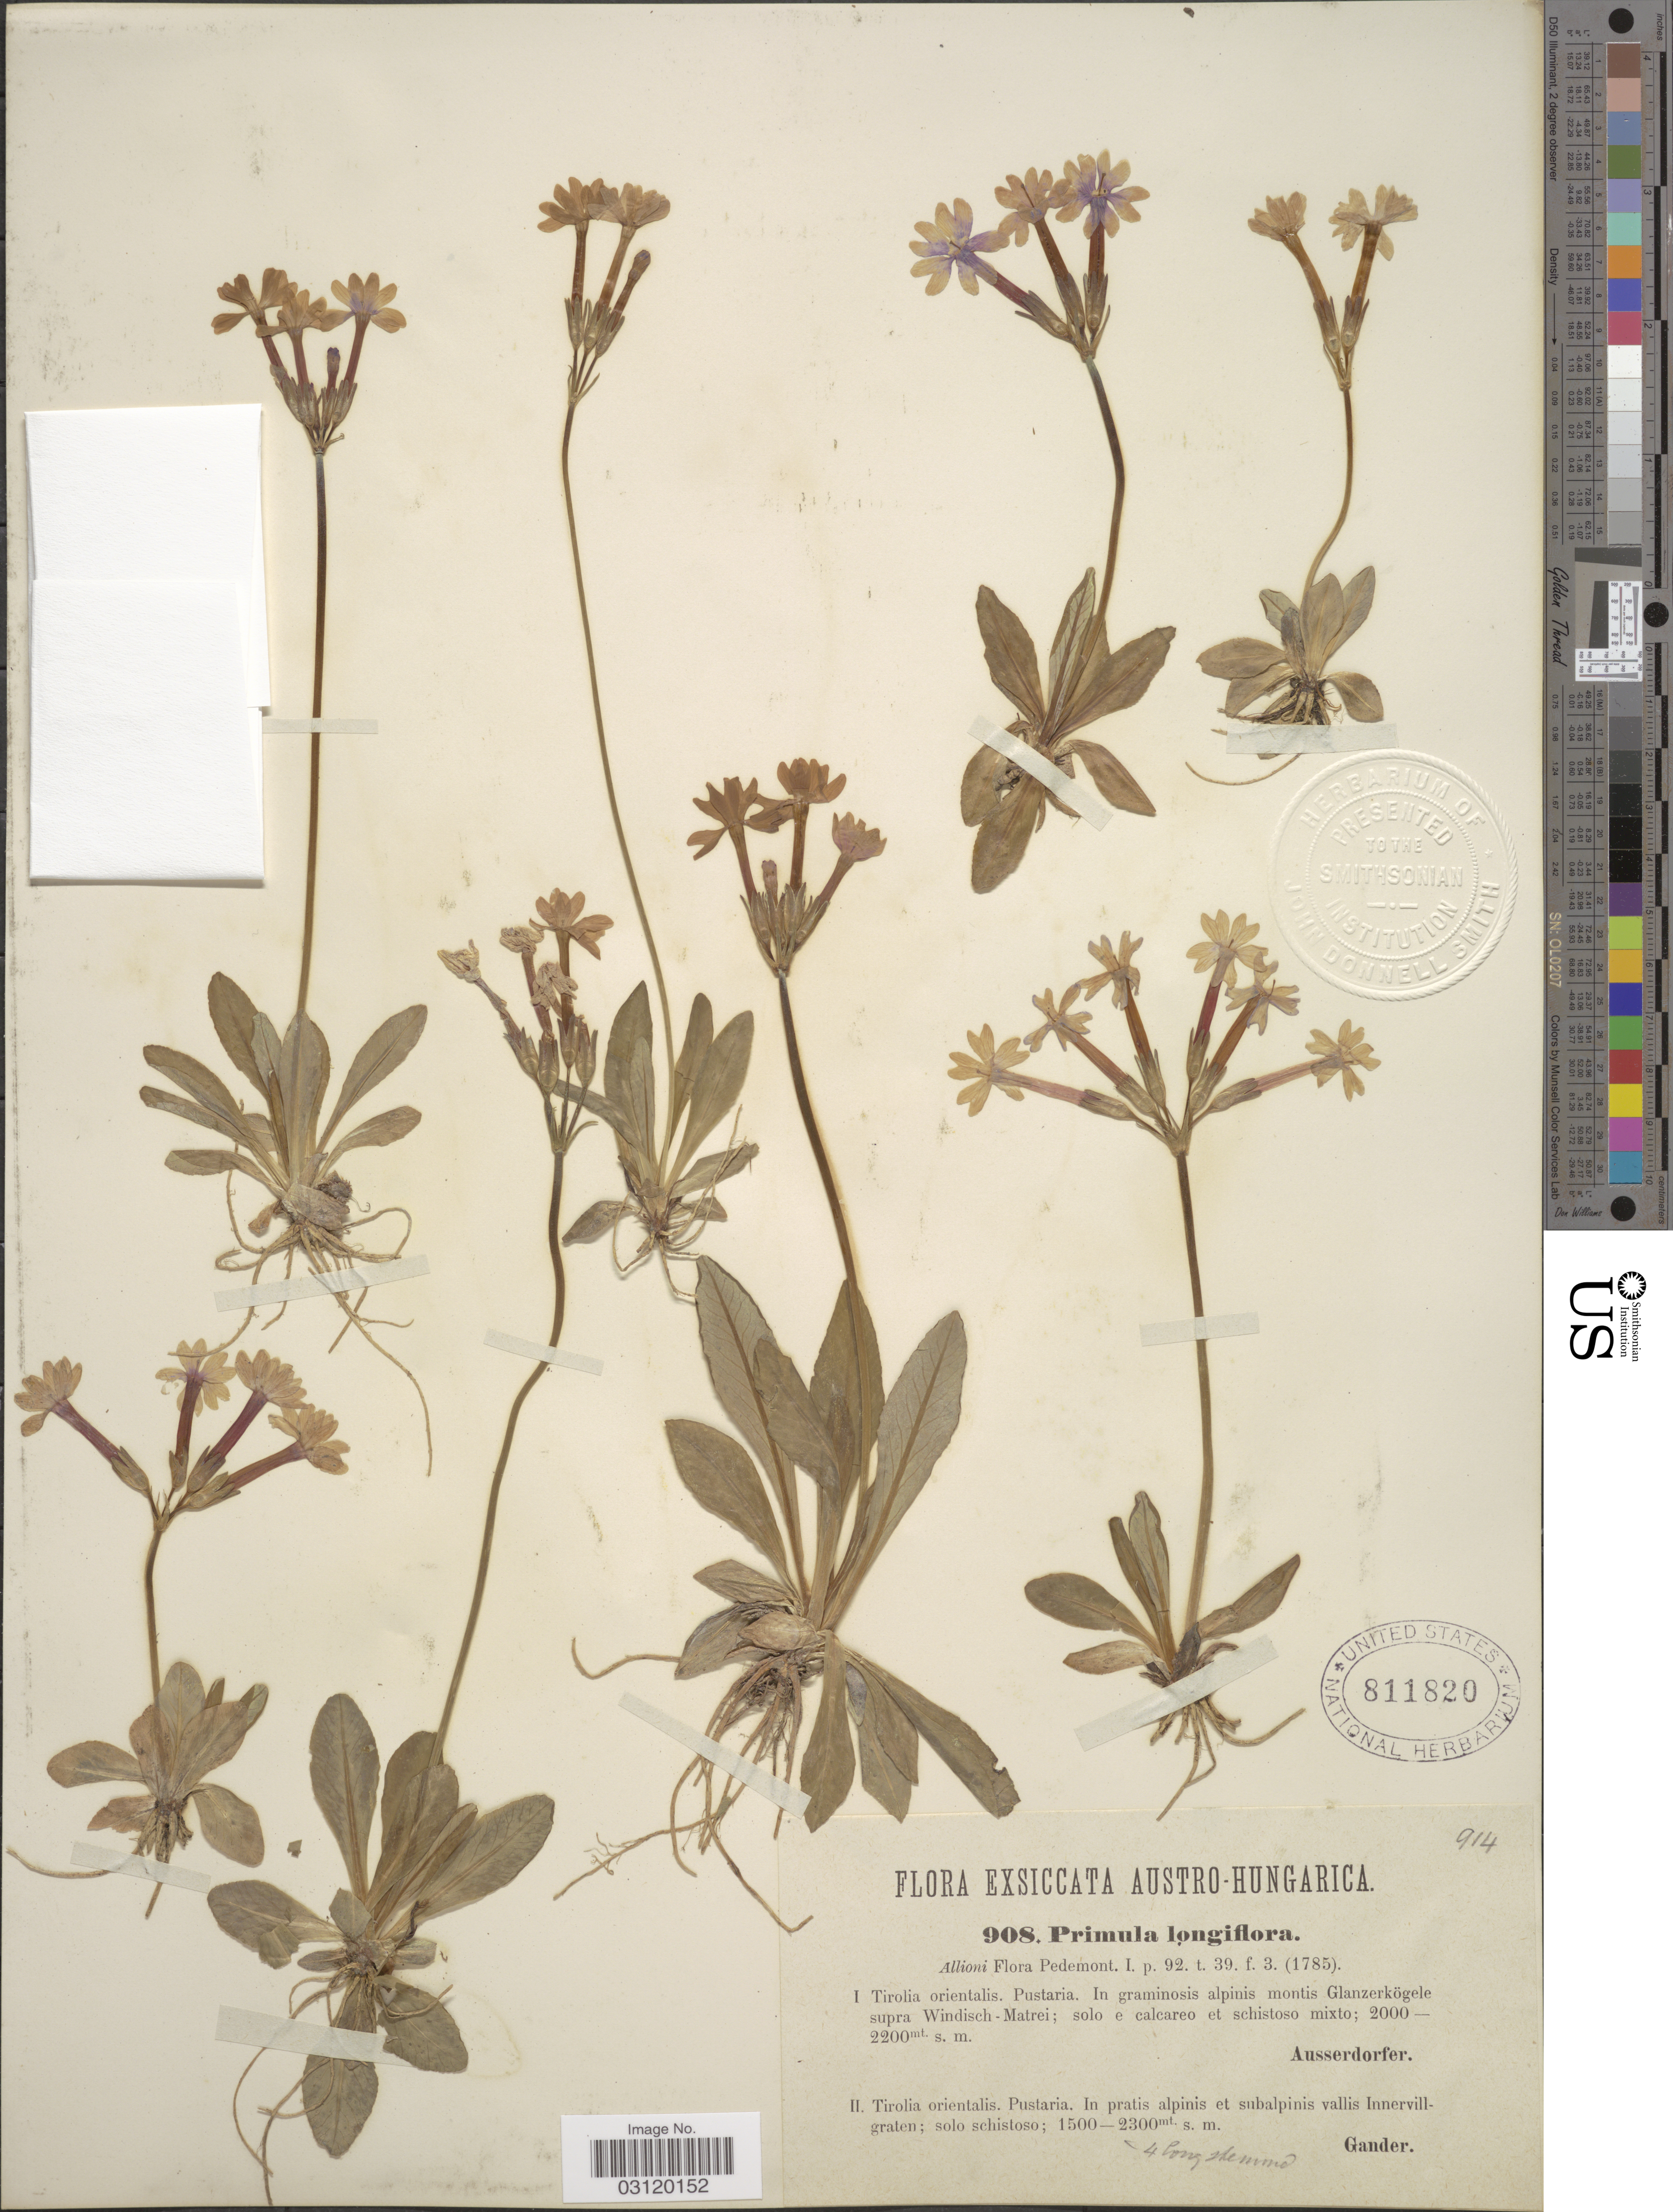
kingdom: Plantae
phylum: Tracheophyta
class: Magnoliopsida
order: Ericales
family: Primulaceae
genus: Primula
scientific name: Primula longiflora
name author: All.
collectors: -- Gander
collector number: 908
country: Austria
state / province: Tirol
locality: Tirolia orientalis, Pustaria, In pratis alpinis et subalpinis vallis Innervillgraten.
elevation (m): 1500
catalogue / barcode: US 811820-2